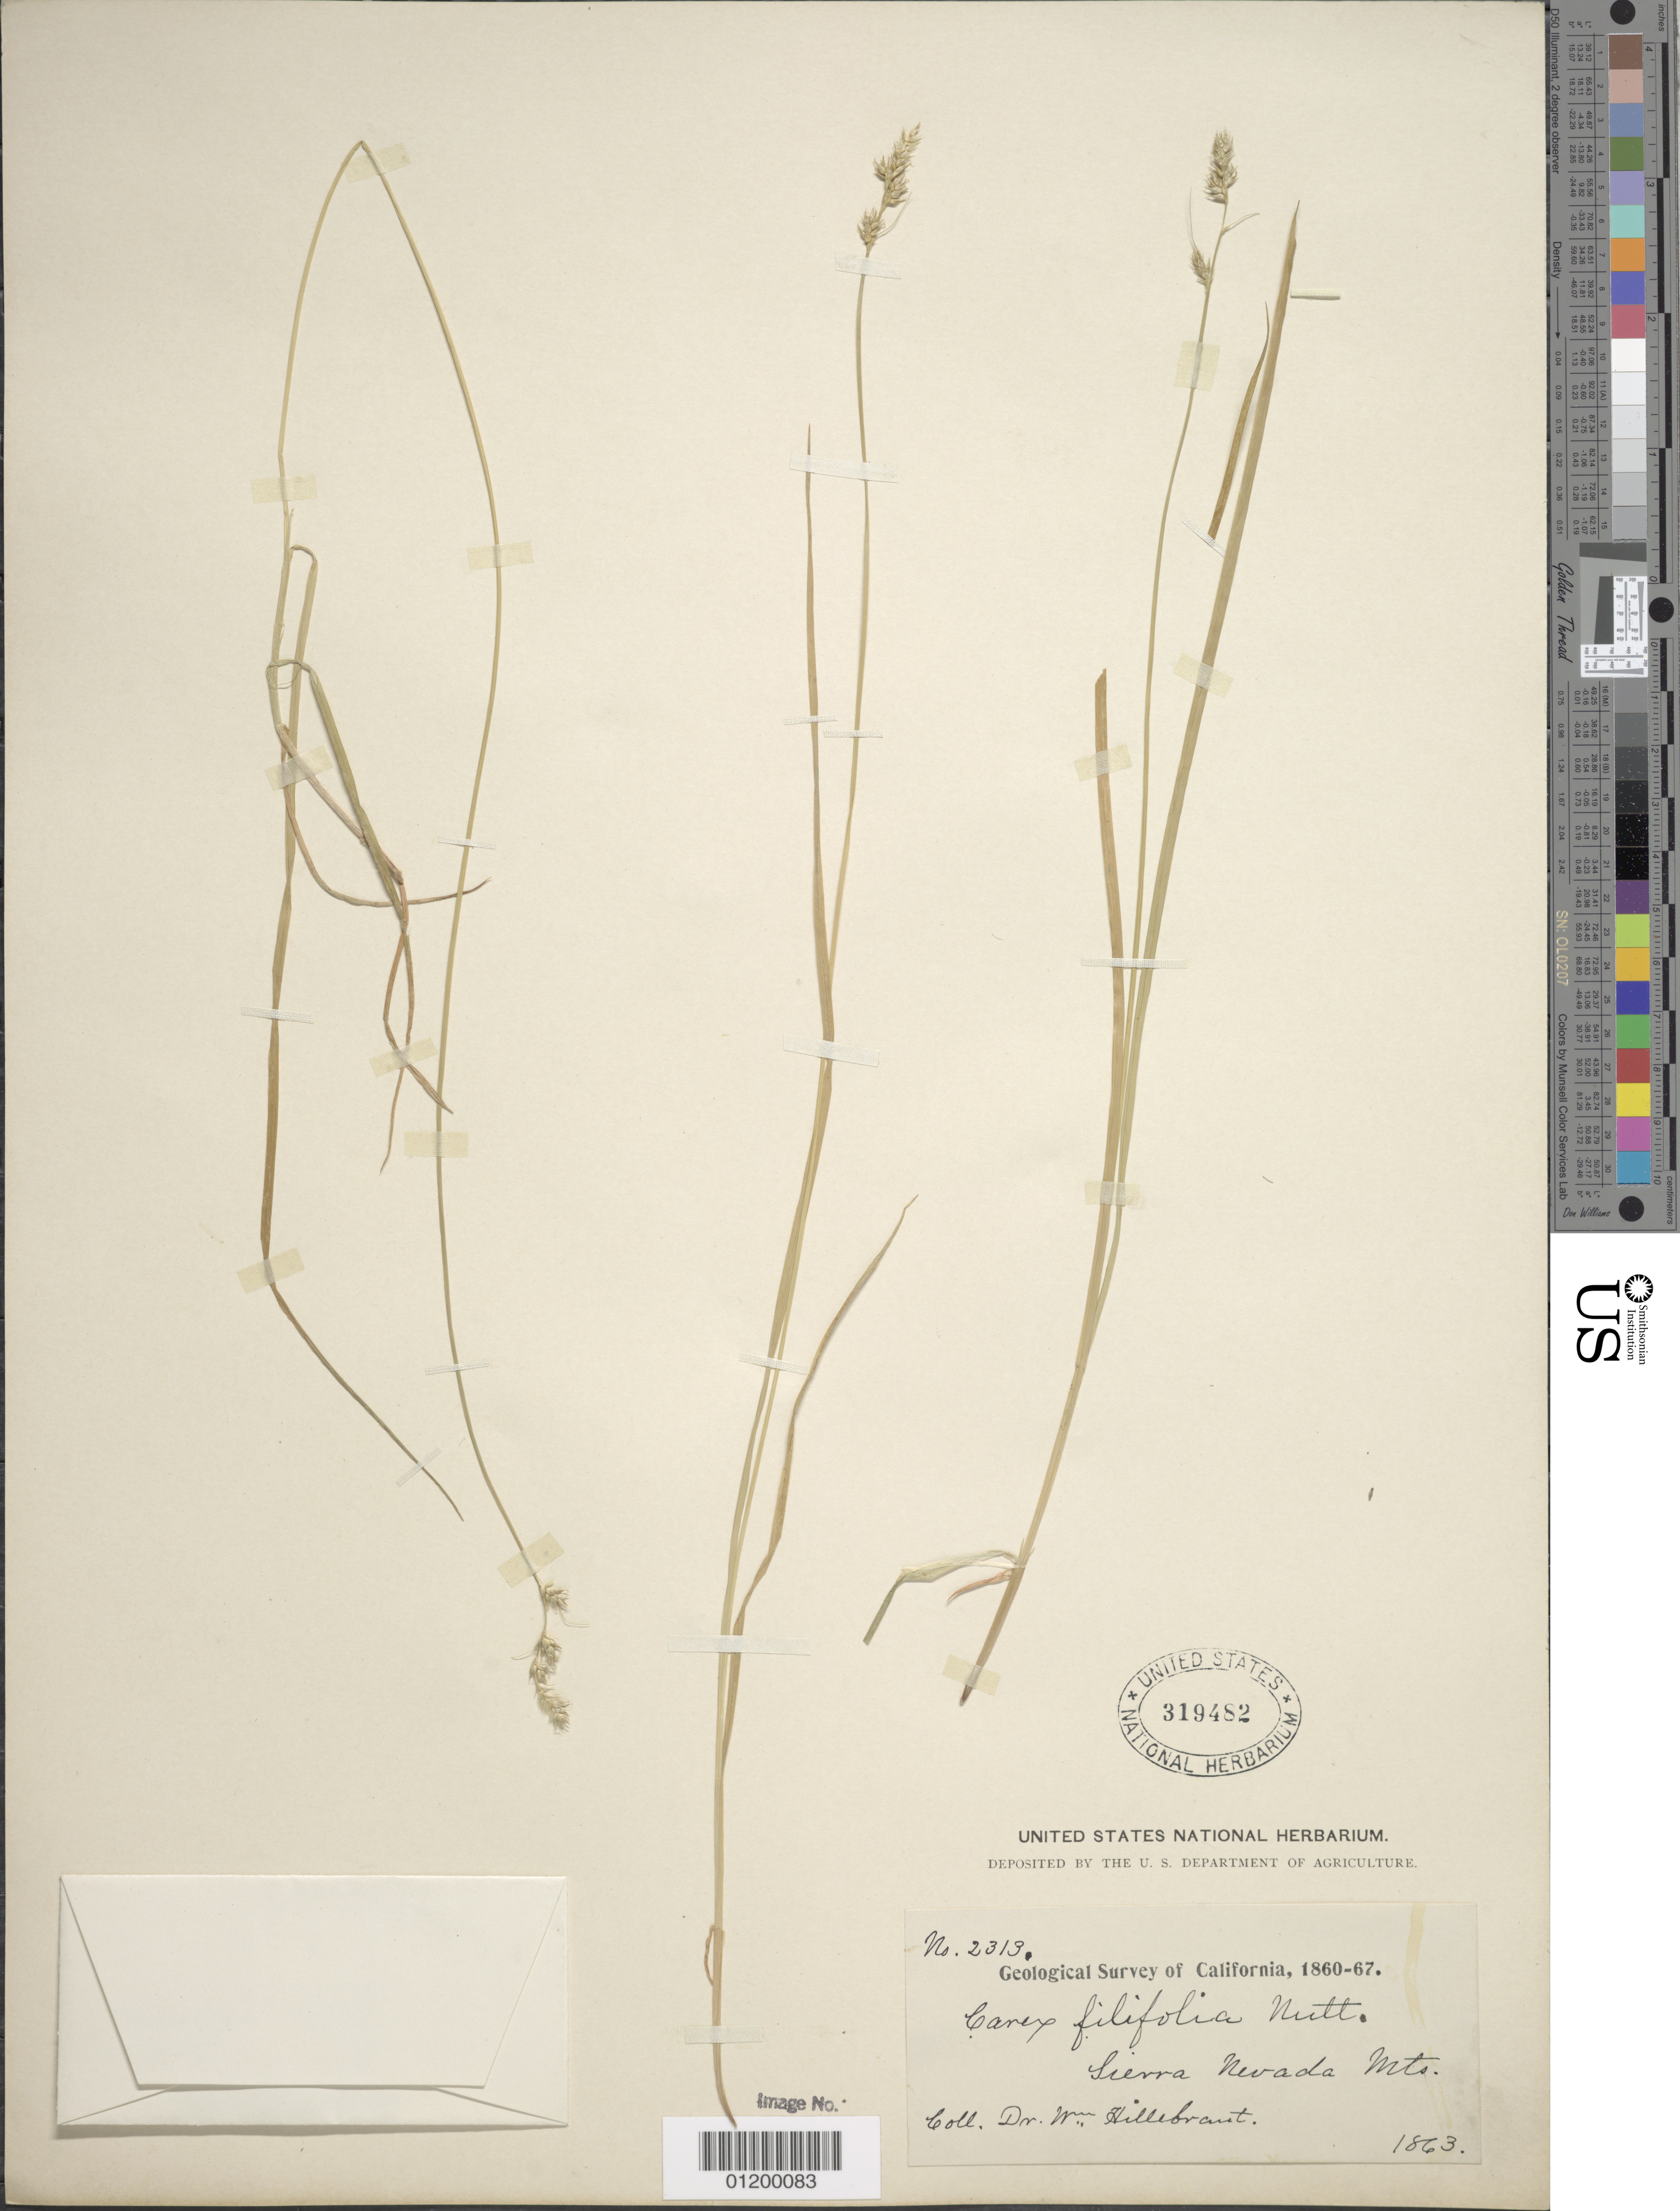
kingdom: Plantae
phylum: Tracheophyta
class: Liliopsida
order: Poales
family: Cyperaceae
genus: Carex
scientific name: Carex microptera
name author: Mack.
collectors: W. Hillebrand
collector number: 2313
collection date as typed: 1863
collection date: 1863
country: United States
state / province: California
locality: Sierra Nevada Mts.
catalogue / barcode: US 319482